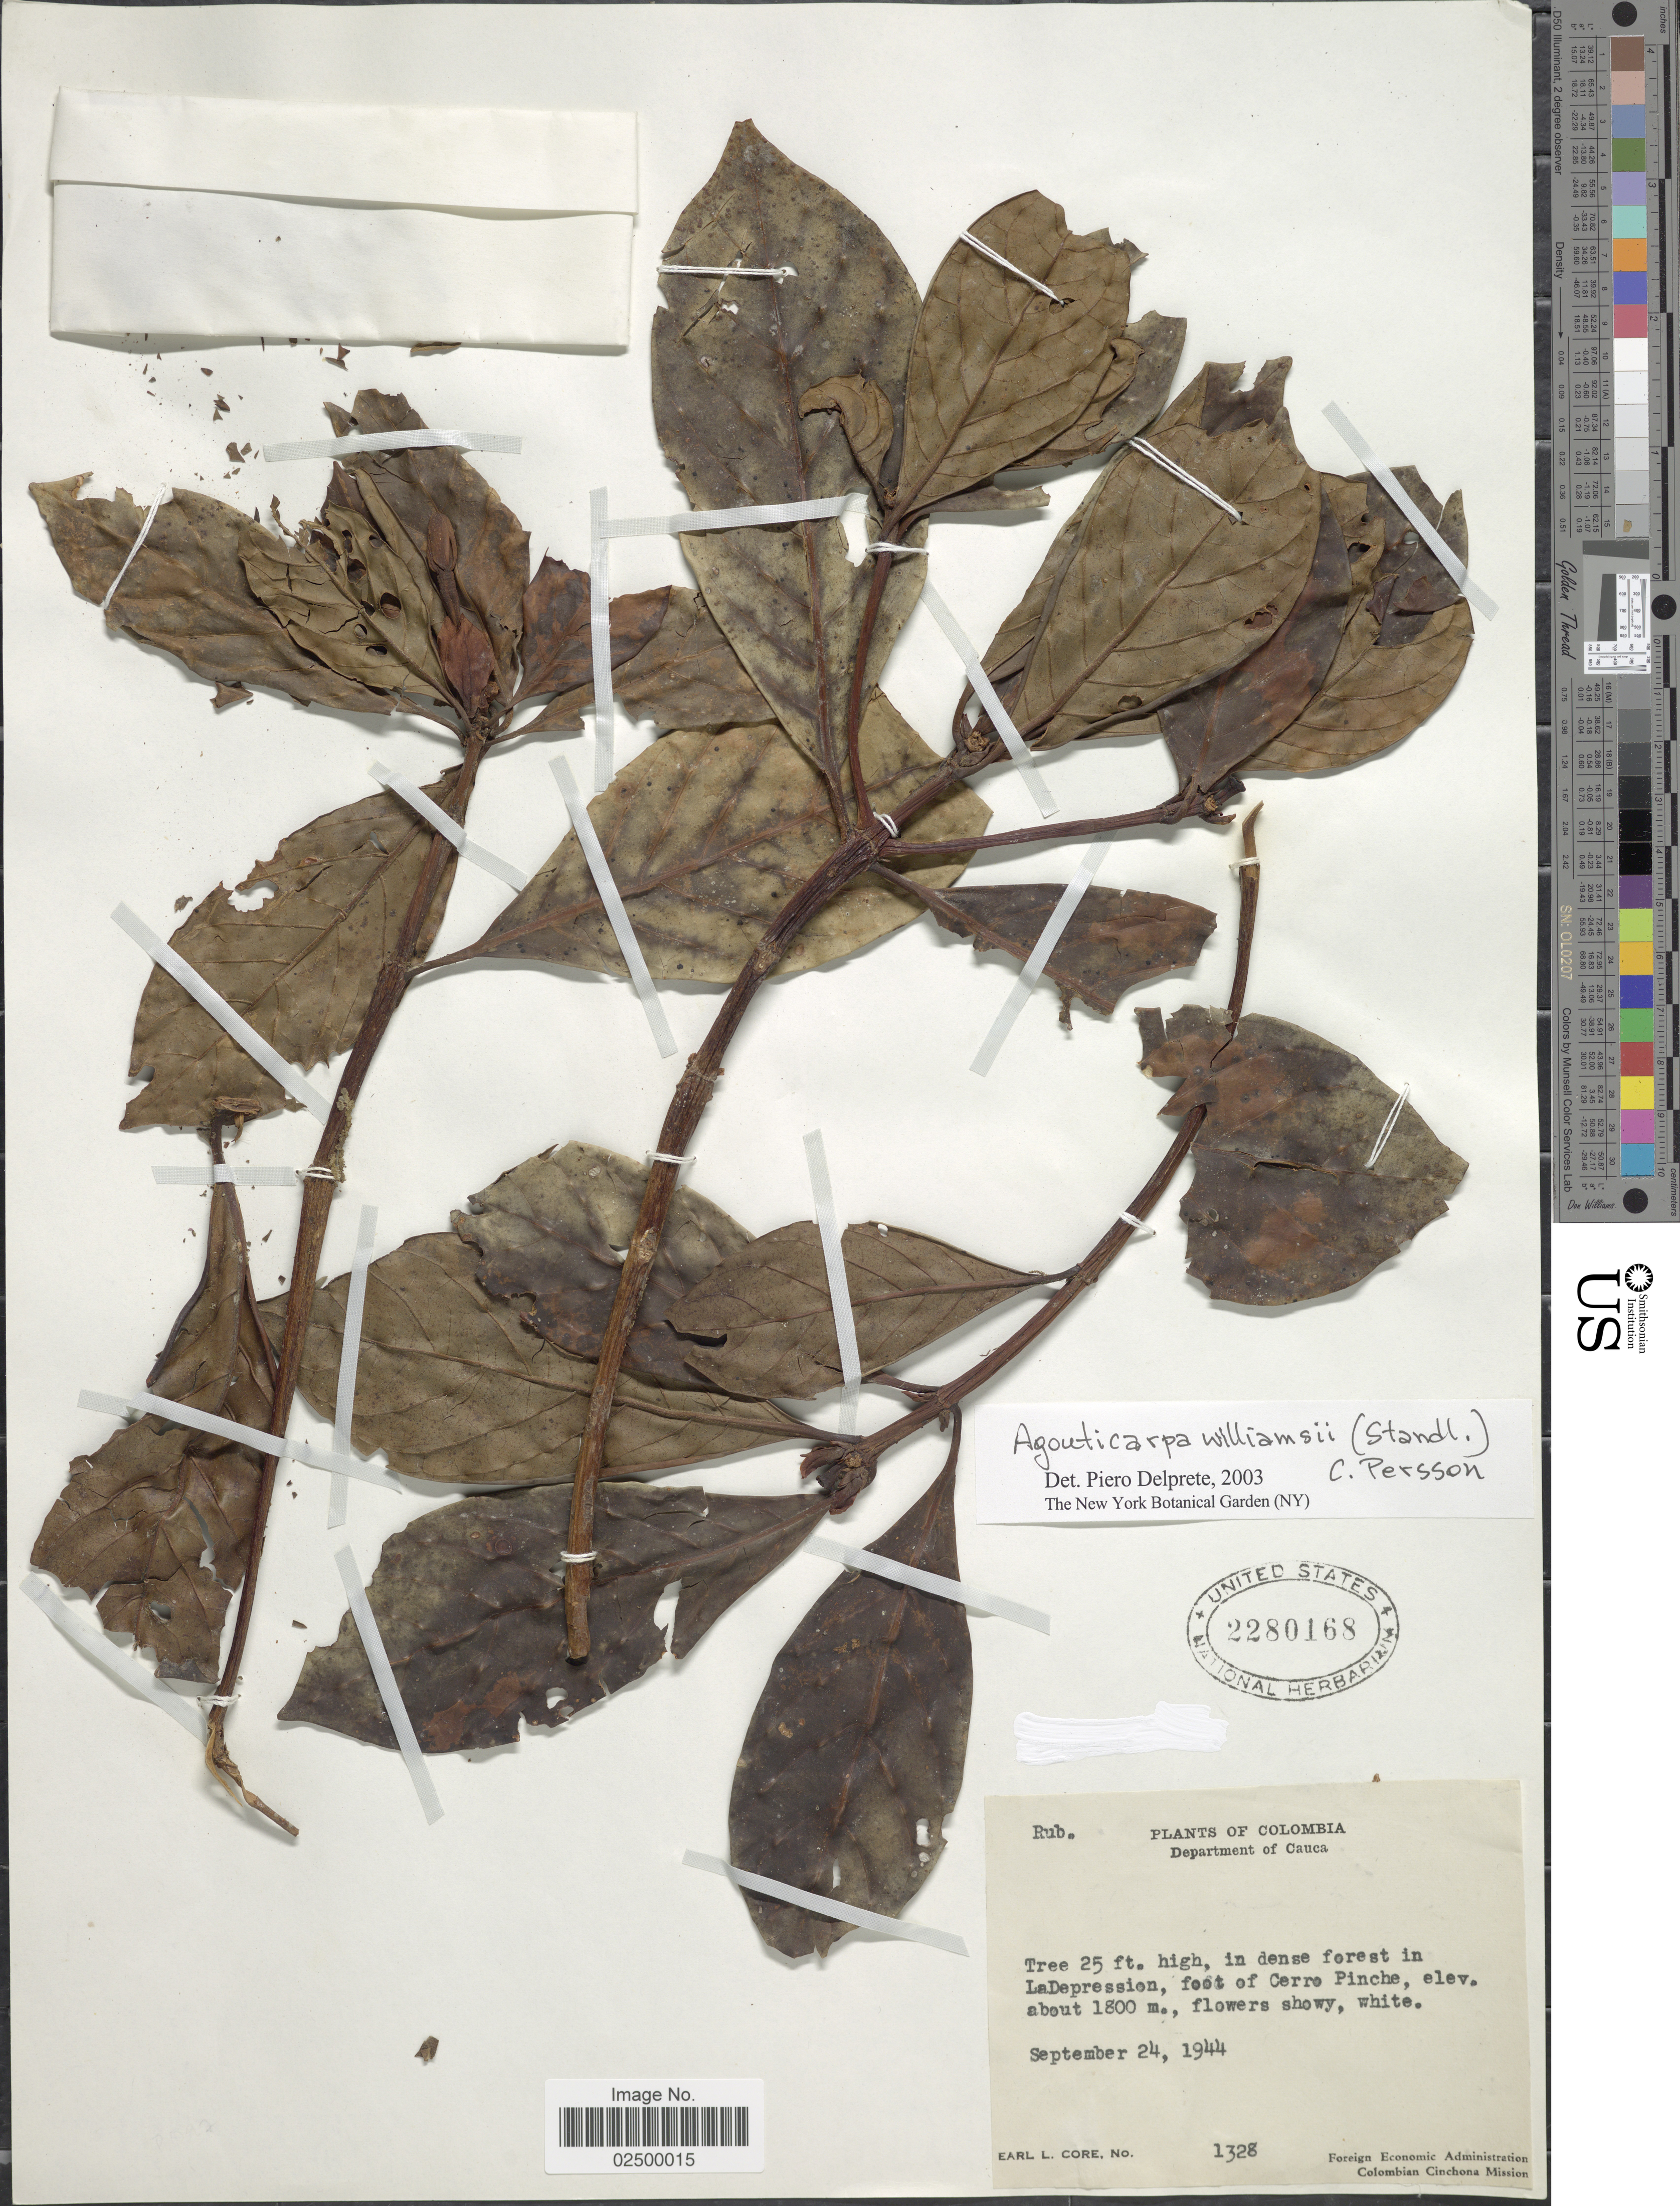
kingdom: Plantae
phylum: Tracheophyta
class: Magnoliopsida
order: Gentianales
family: Rubiaceae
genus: Agouticarpa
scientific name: Agouticarpa williamsii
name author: (Standl.) C.H. Perss.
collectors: E. L. Core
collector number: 1328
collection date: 1944-09-24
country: Colombia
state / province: Cauca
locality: In dense forest in LaDepression, foot of Cerro Pinche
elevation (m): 1800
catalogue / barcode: US 2280168